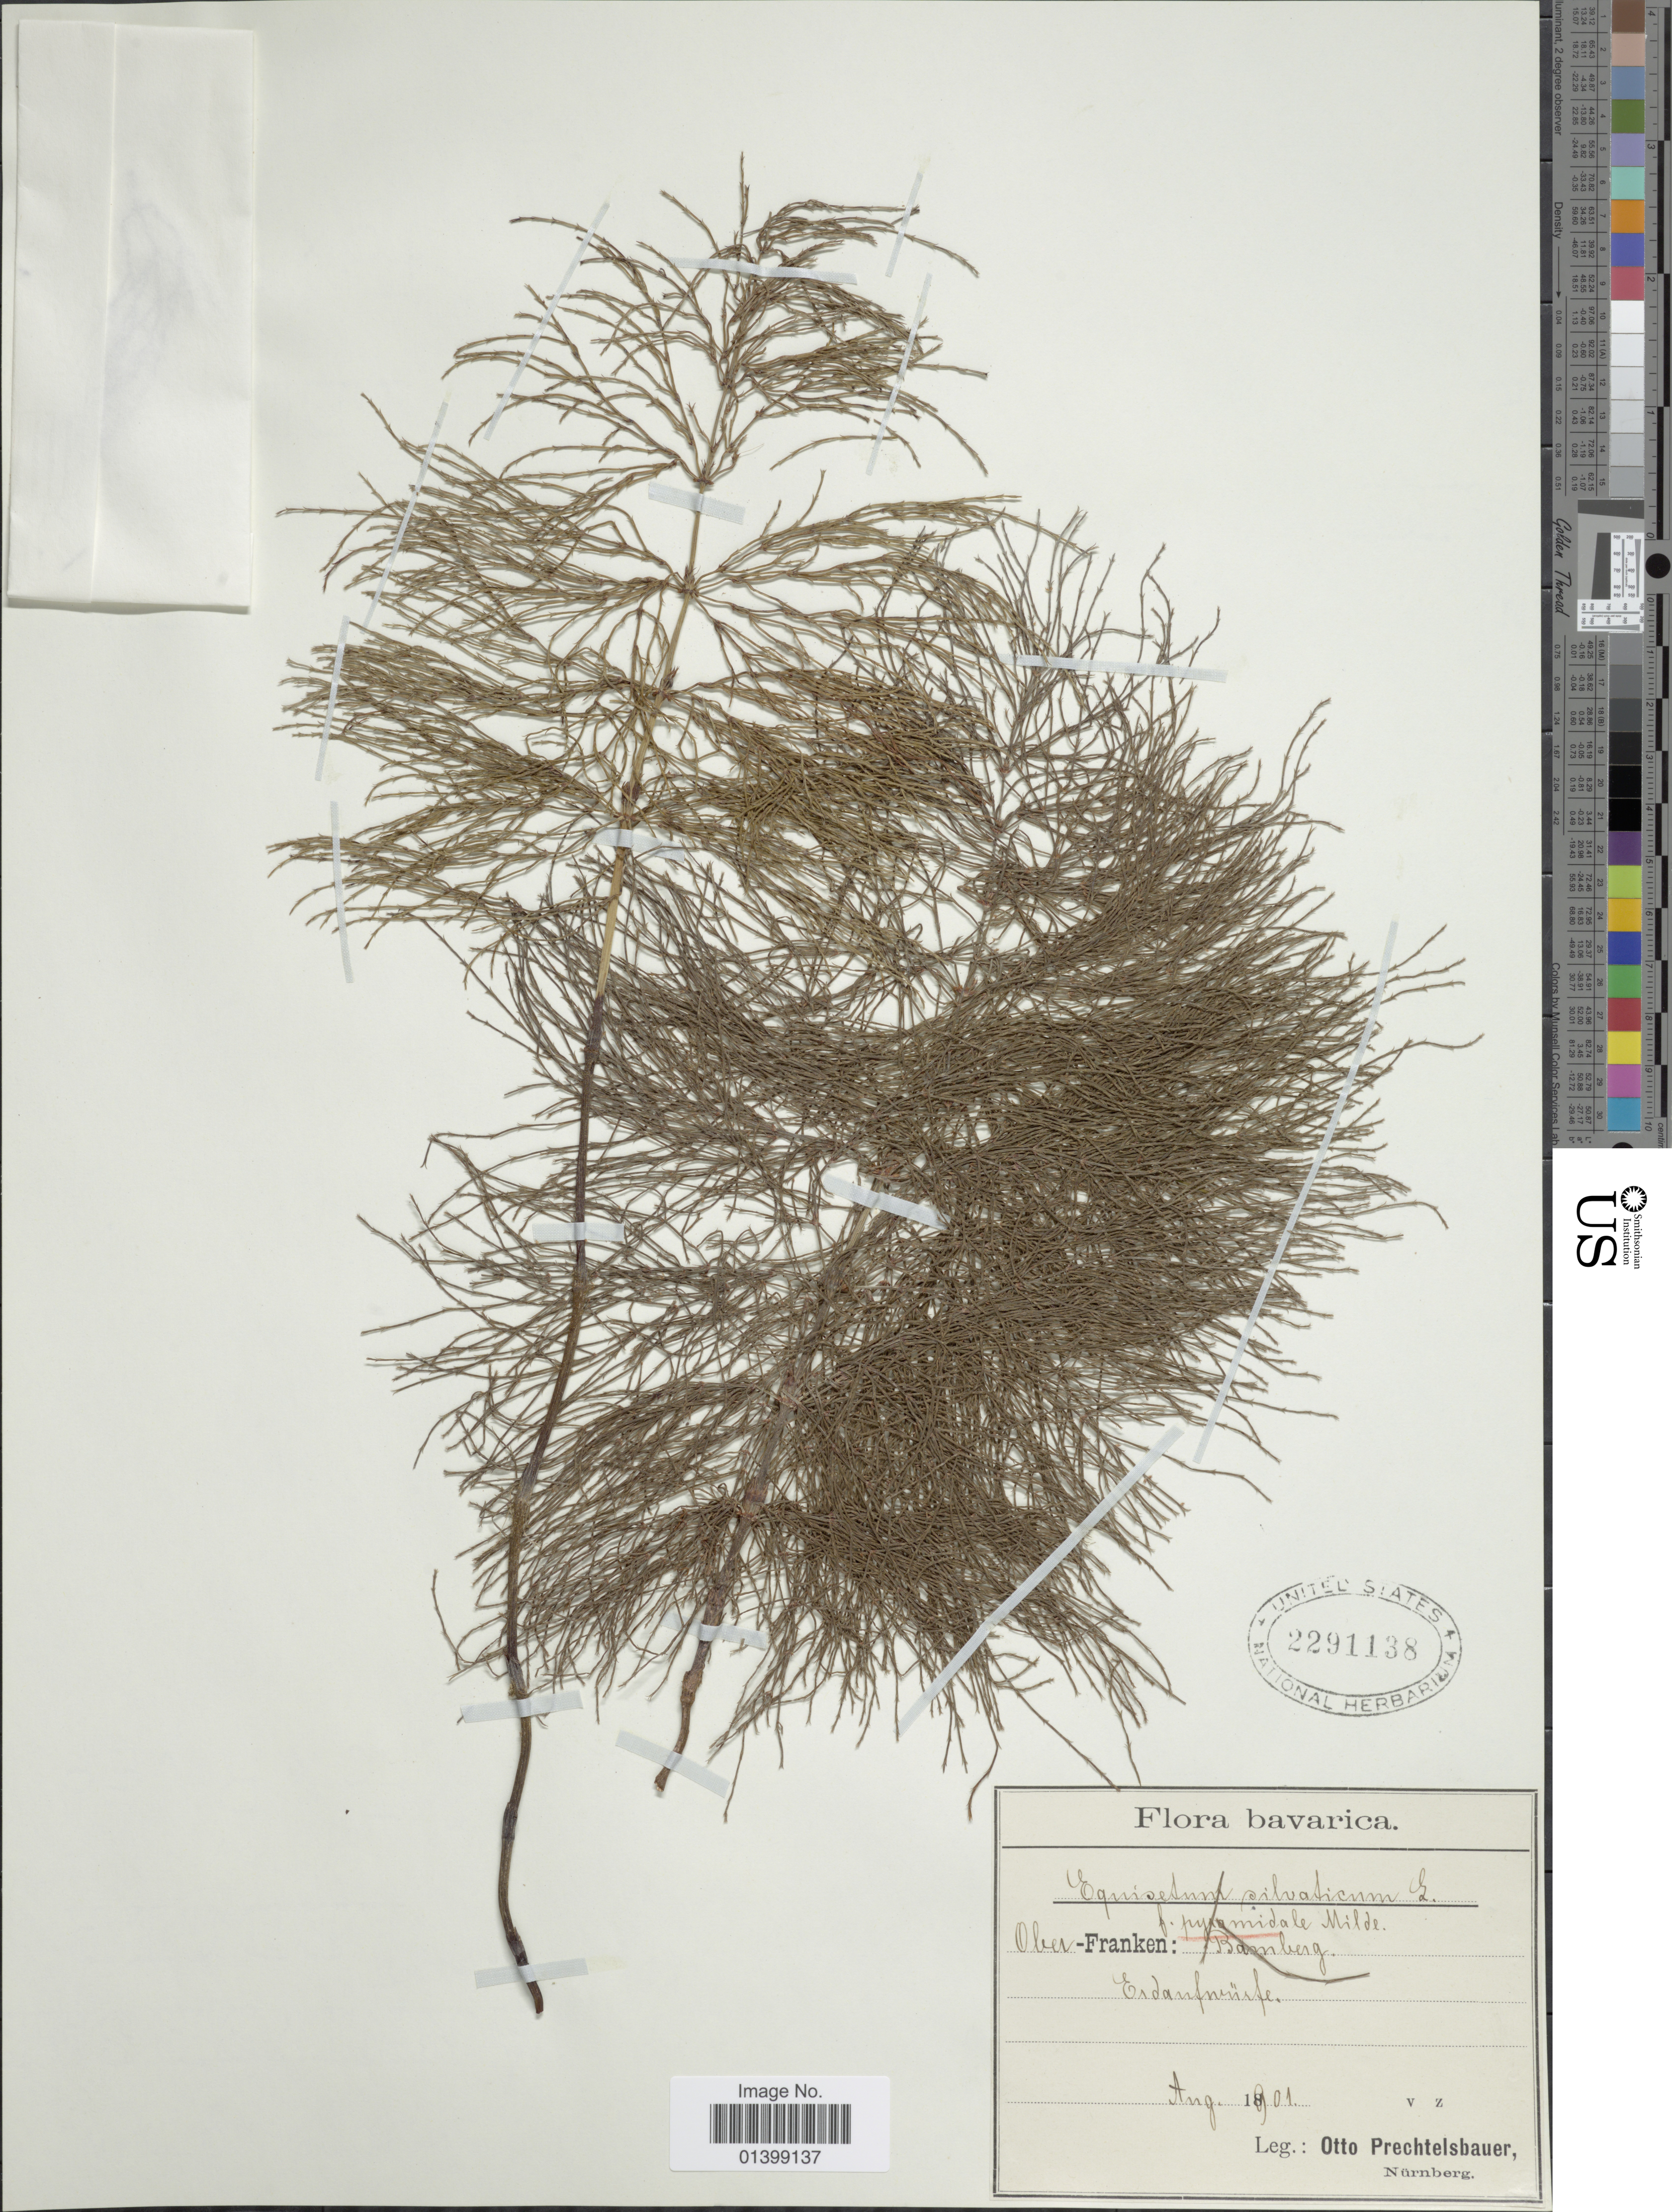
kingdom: Plantae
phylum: Tracheophyta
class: Polypodiopsida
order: Equisetales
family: Equisetaceae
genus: Equisetum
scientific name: Equisetum sylvaticum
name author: L.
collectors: O. Prechtelsbauer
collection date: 1901-08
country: Germany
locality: Bavarica, Ober-Franken, Erdan [illegible text]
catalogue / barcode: US 2291138